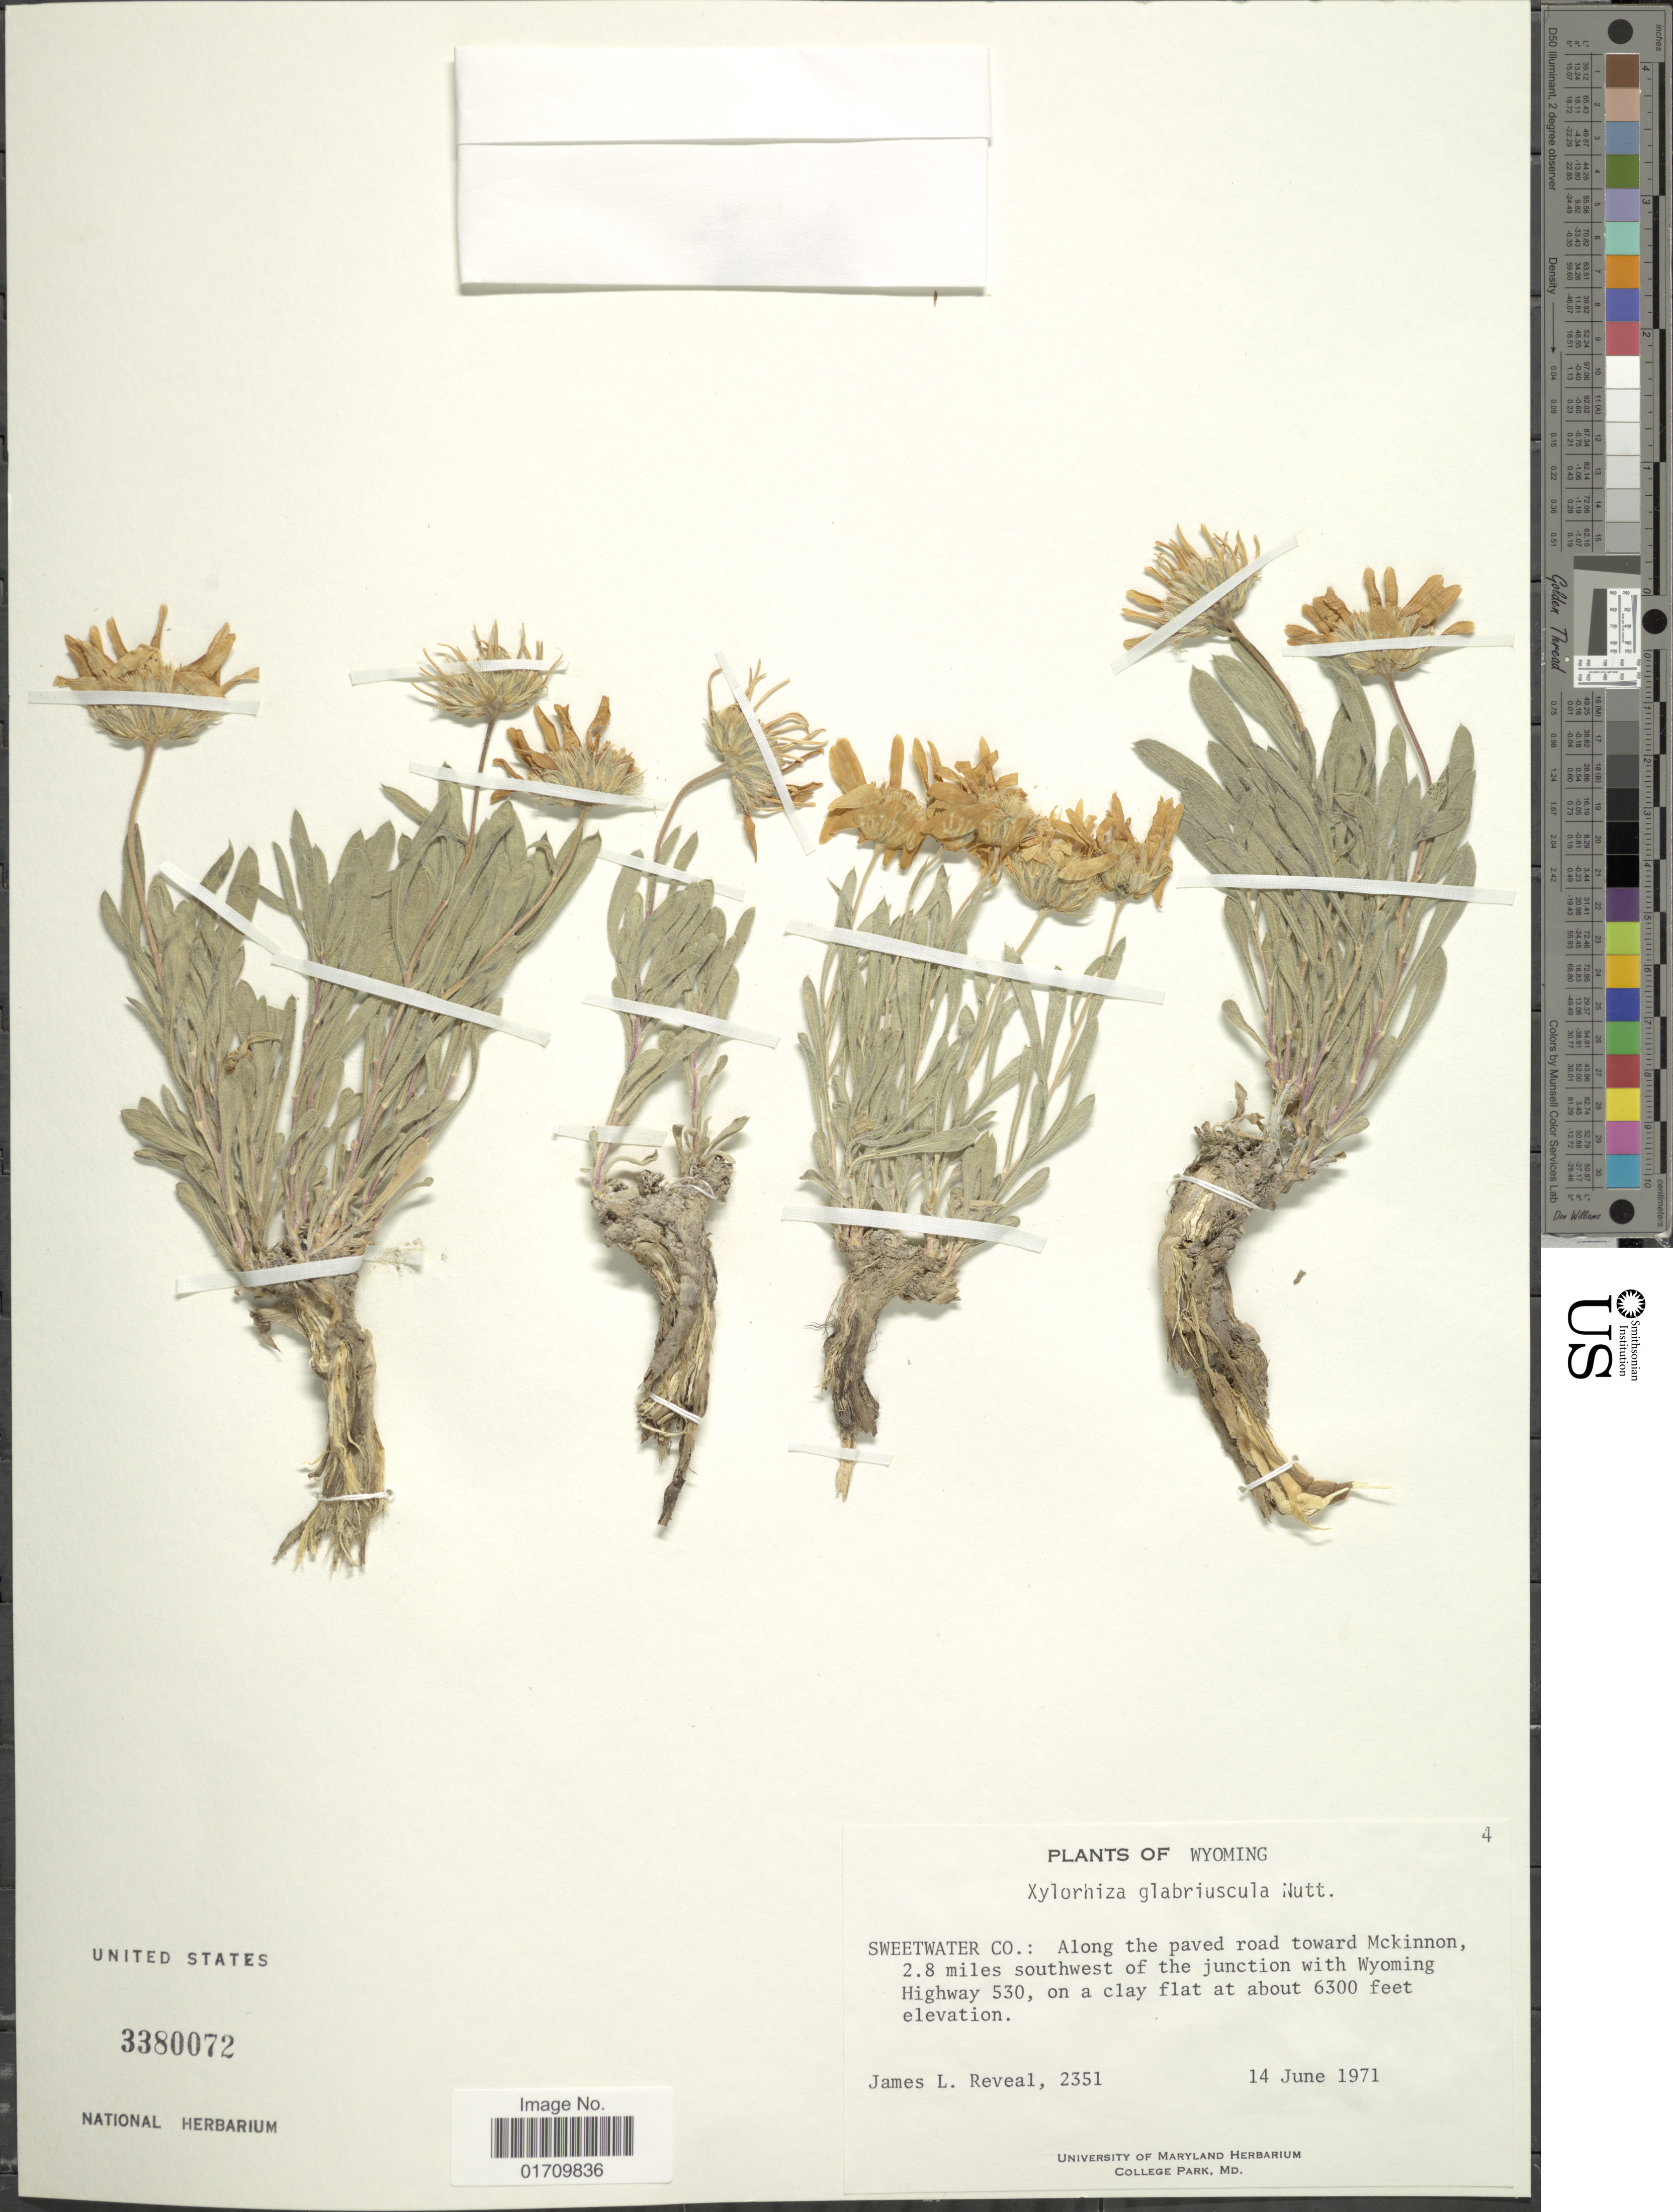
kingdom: Plantae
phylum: Tracheophyta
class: Magnoliopsida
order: Asterales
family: Asteraceae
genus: Xylorhiza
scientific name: Xylorhiza glabriuscula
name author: Nutt.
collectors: J. L. Reveal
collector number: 2351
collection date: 1971-06-14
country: United States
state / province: Wyoming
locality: Sweetwater Co., road toward Mckinnon 2.8 miles southwest of the junction with Wyoming Highway 530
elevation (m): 1920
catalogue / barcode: US 3380072